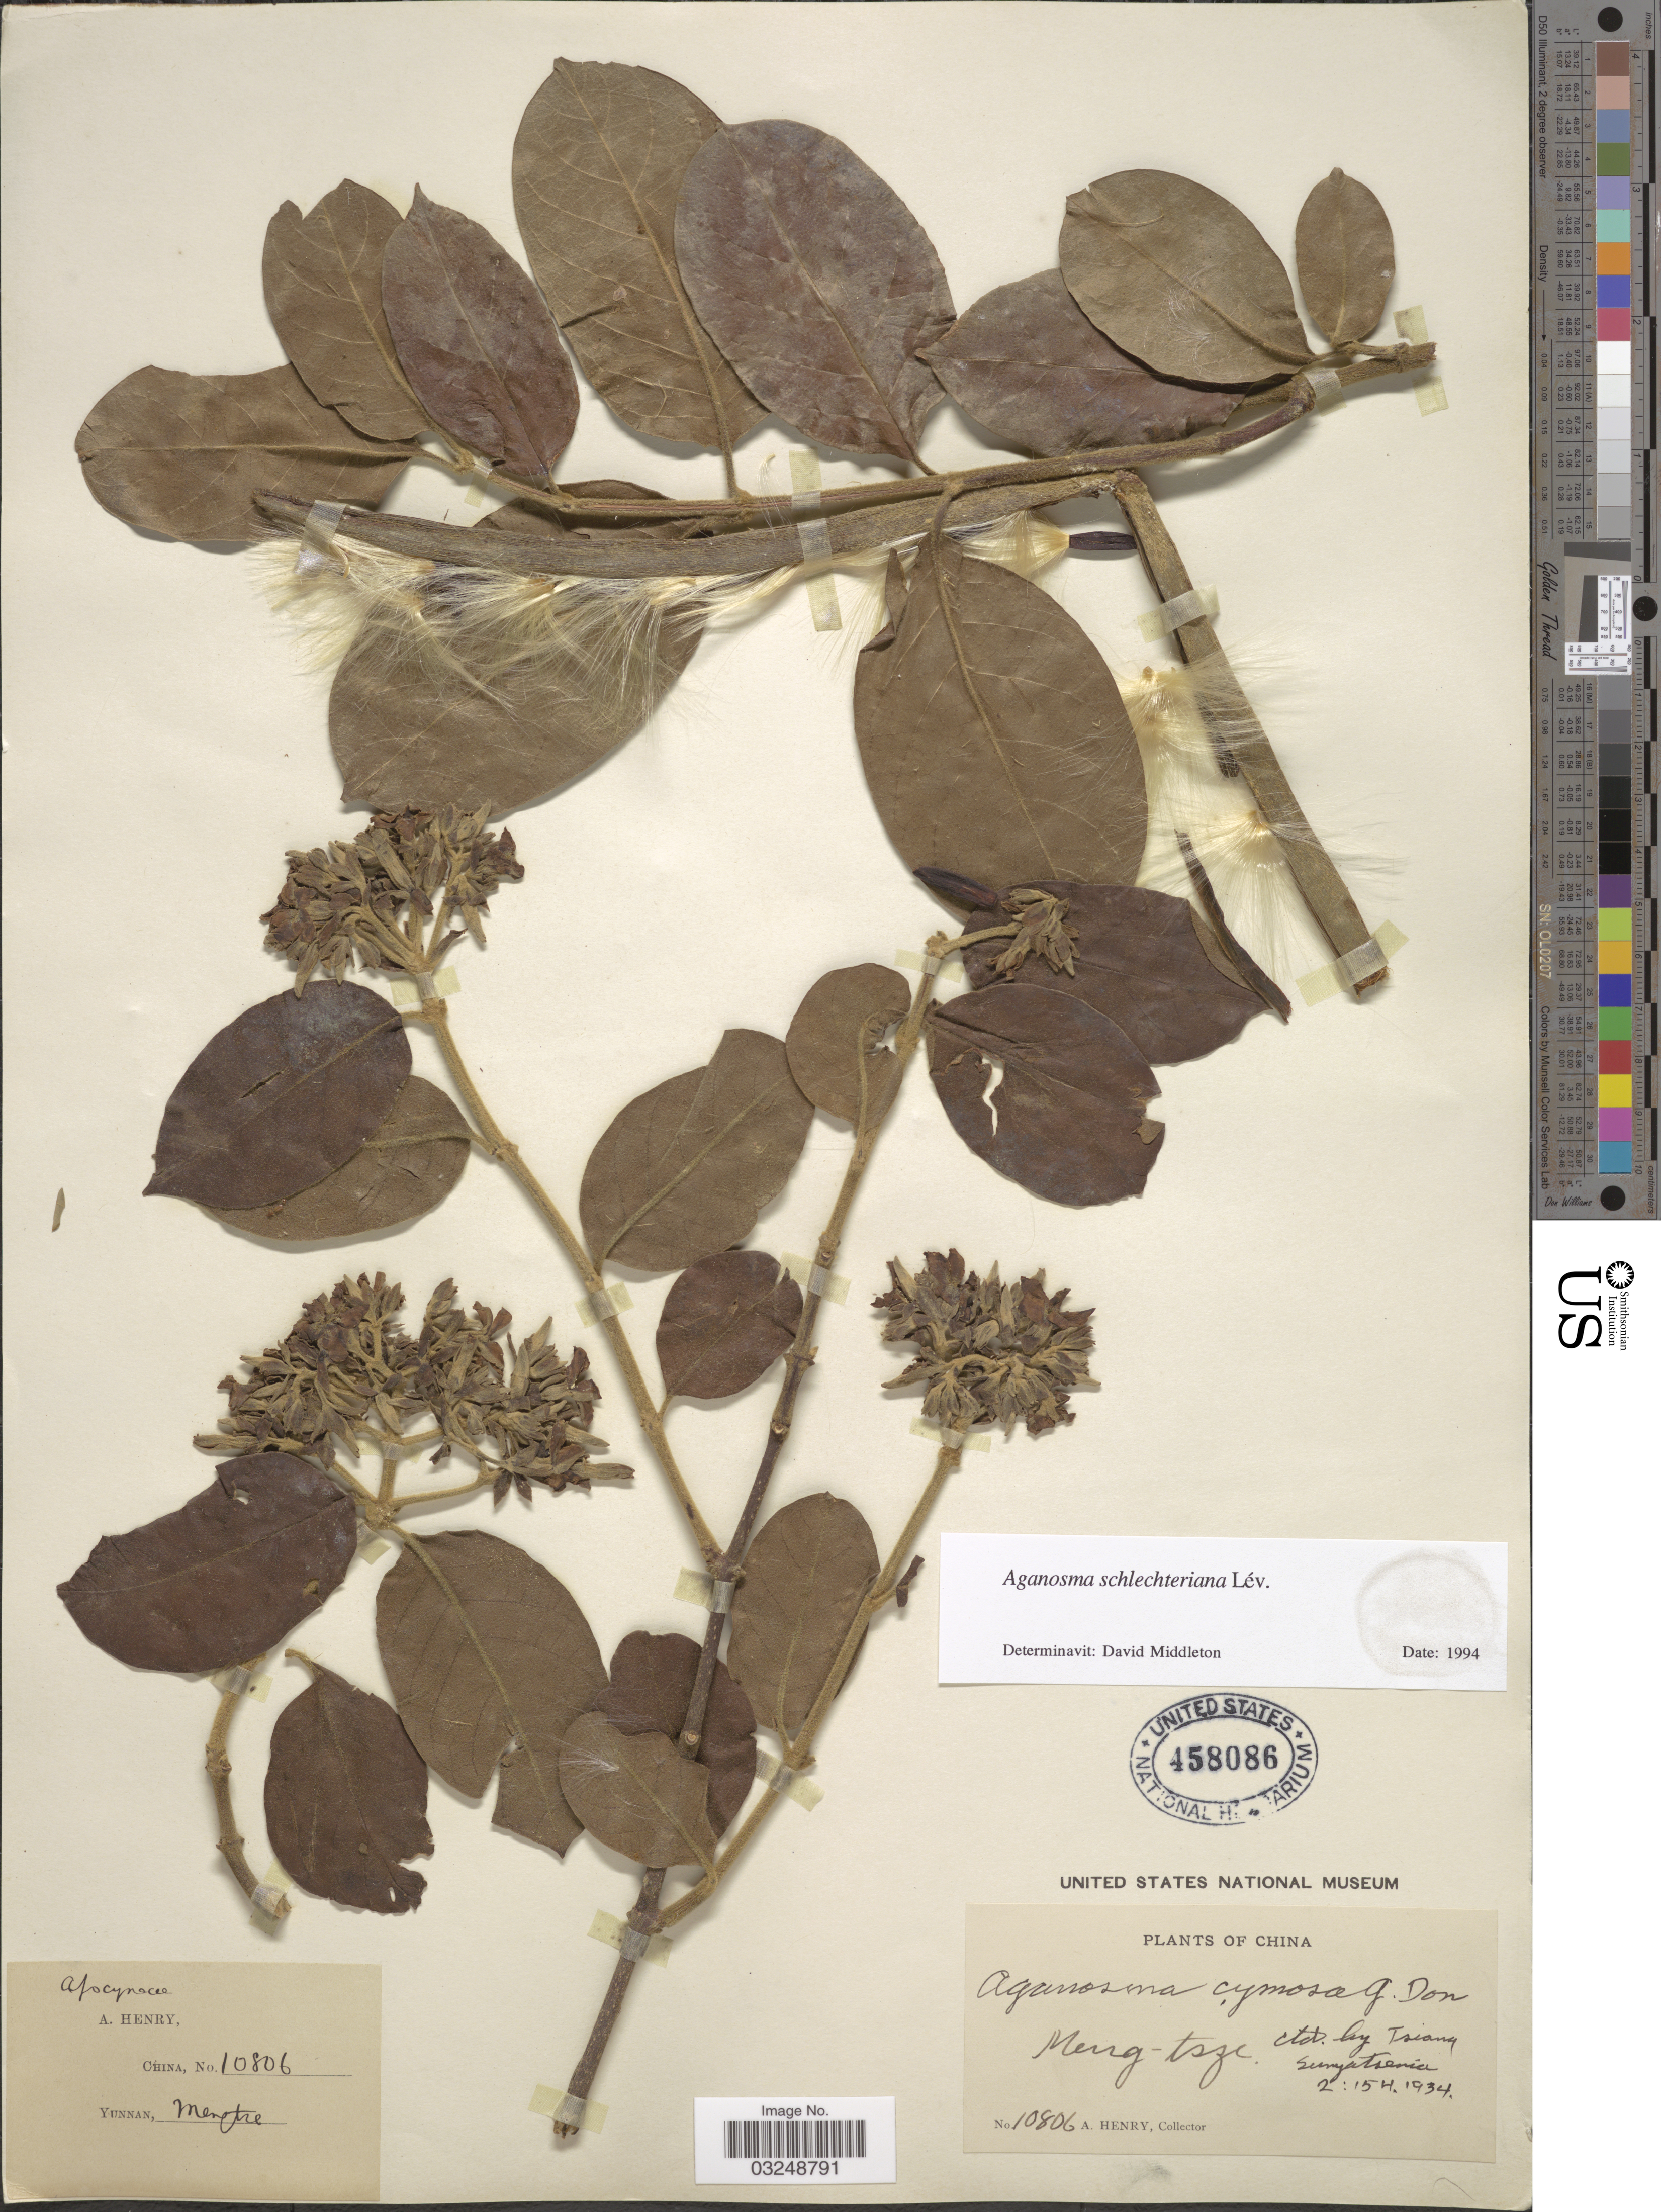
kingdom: Plantae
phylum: Tracheophyta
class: Magnoliopsida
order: Gentianales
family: Apocynaceae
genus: Aganosma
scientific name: Aganosma schlechteriana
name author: H. Lév.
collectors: A. Henry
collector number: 10806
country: China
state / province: Yunnan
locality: Meng-tsze.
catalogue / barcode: US 458086